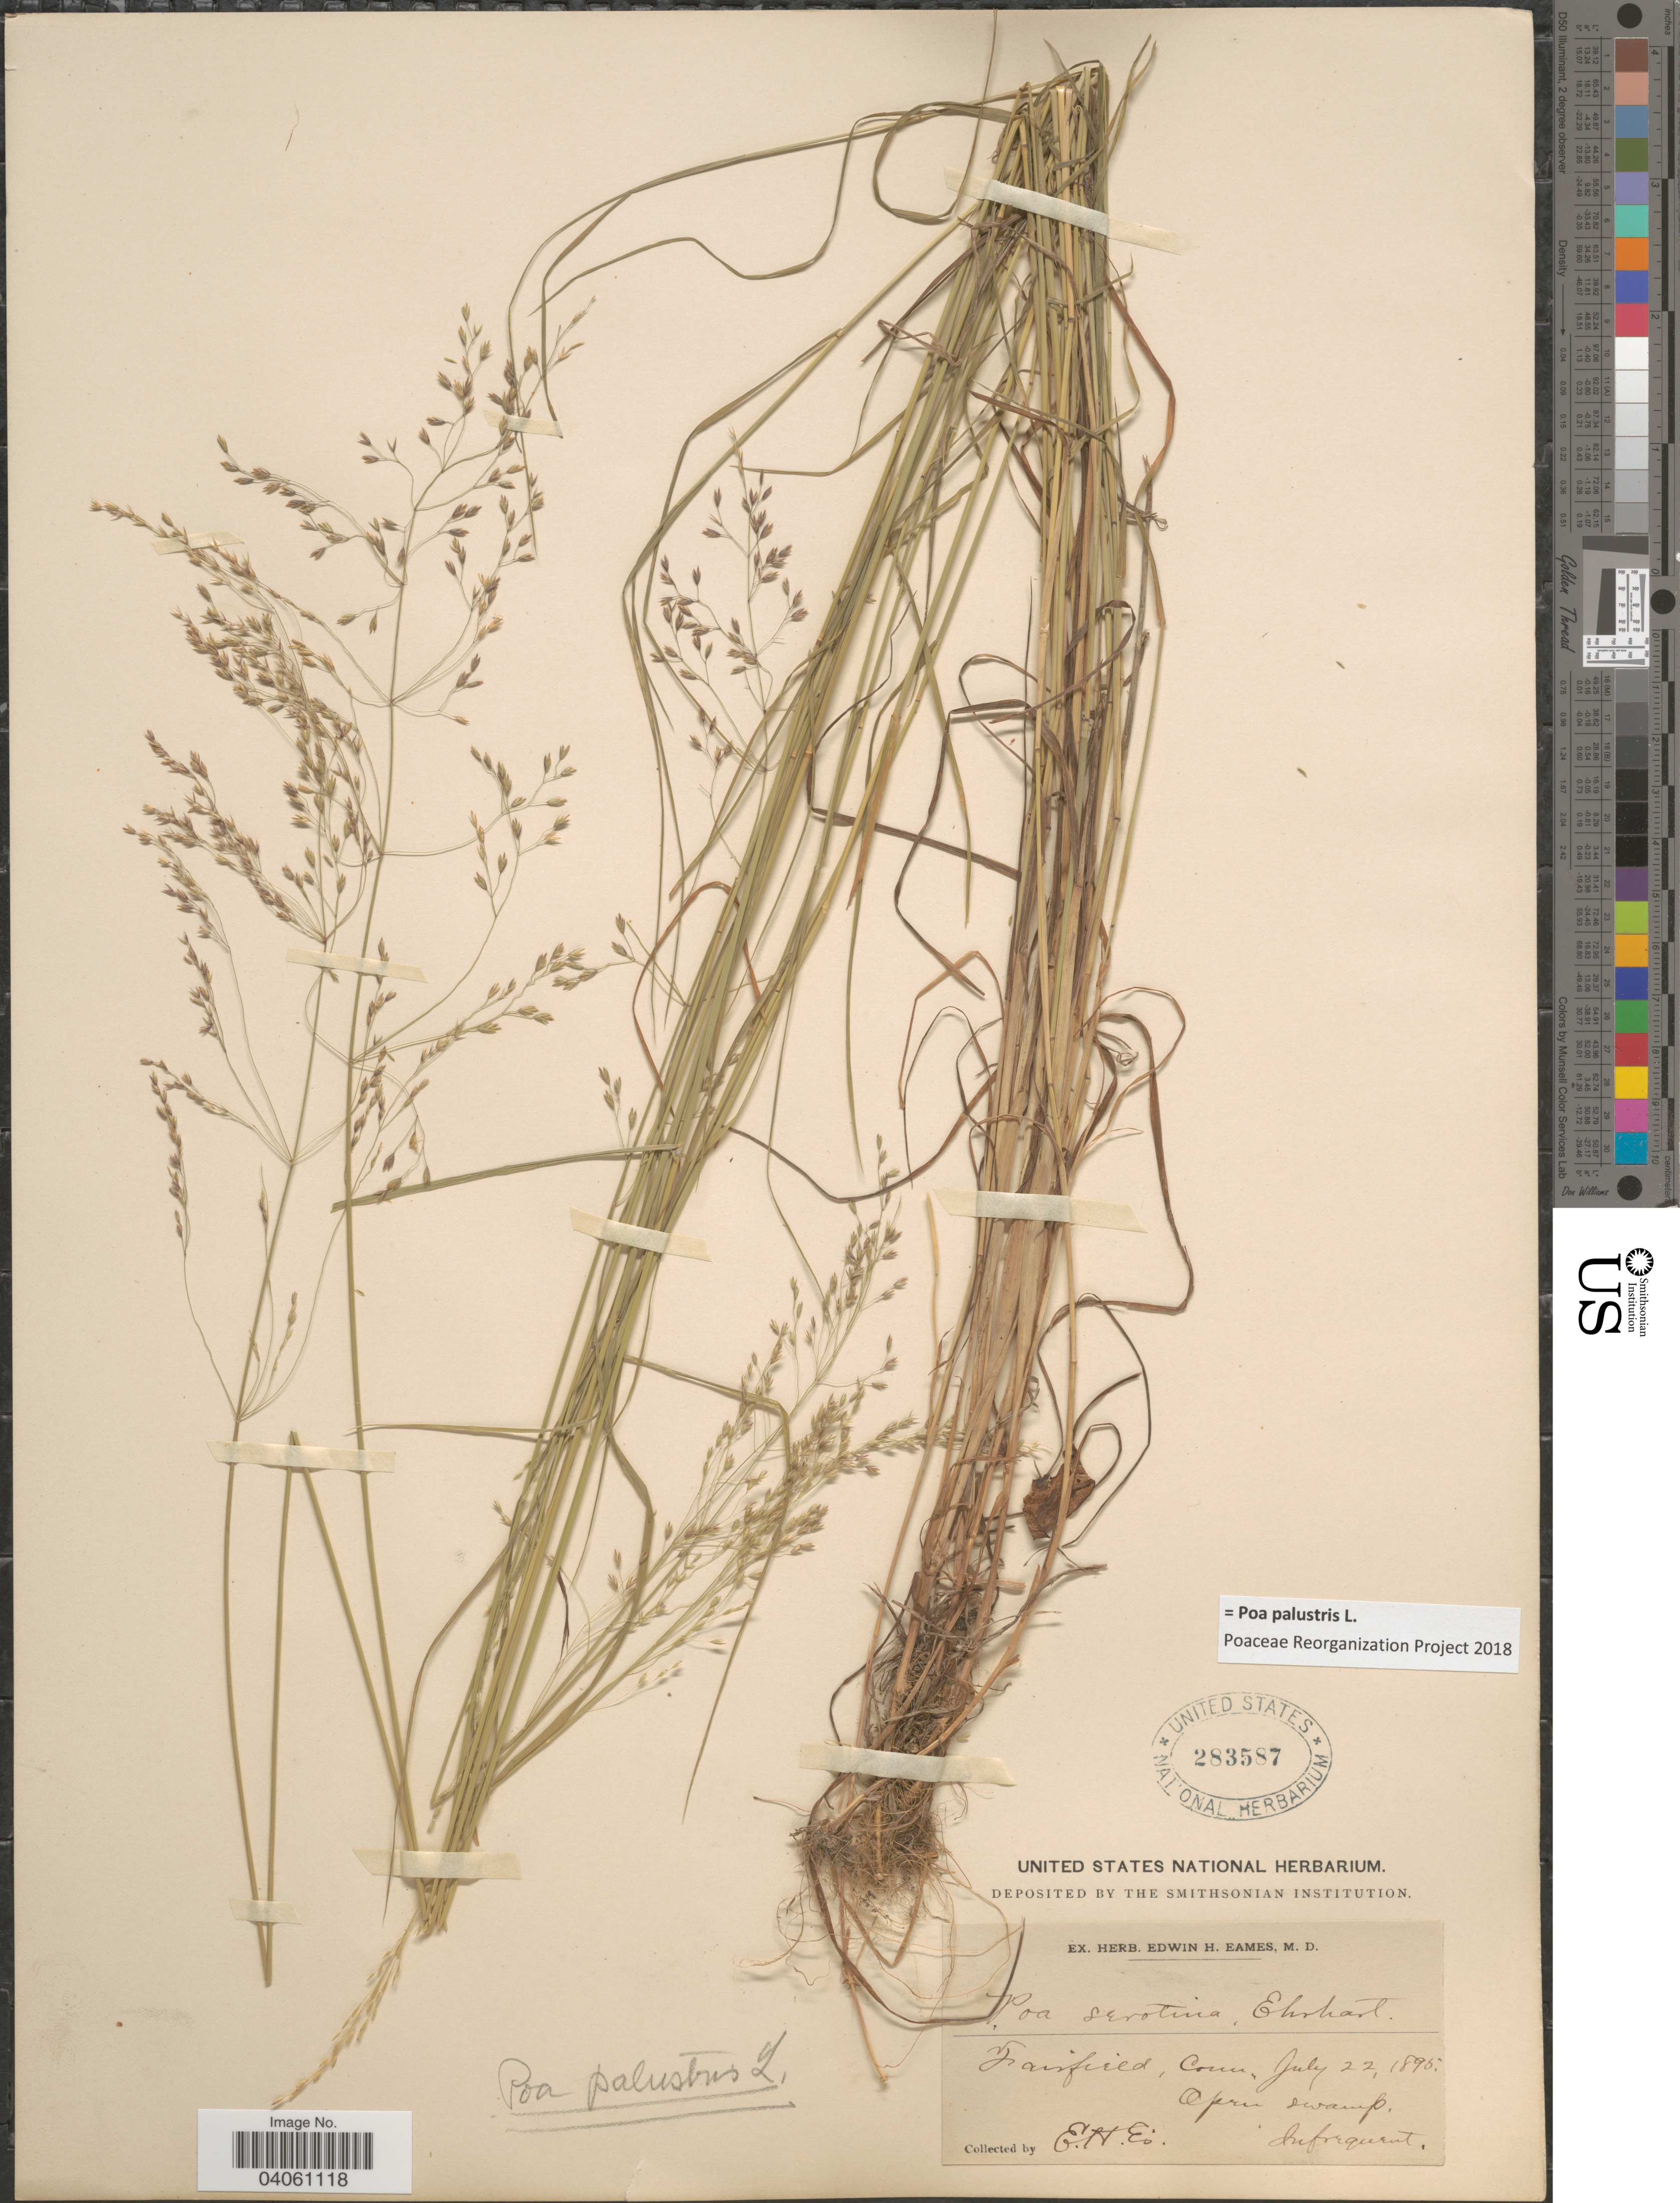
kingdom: Plantae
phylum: Tracheophyta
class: Liliopsida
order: Poales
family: Poaceae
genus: Poa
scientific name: Poa palustris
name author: L.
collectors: E. H. Eames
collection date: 1895-07-22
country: United States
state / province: Connecticut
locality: Fairfield.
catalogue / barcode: US 283587